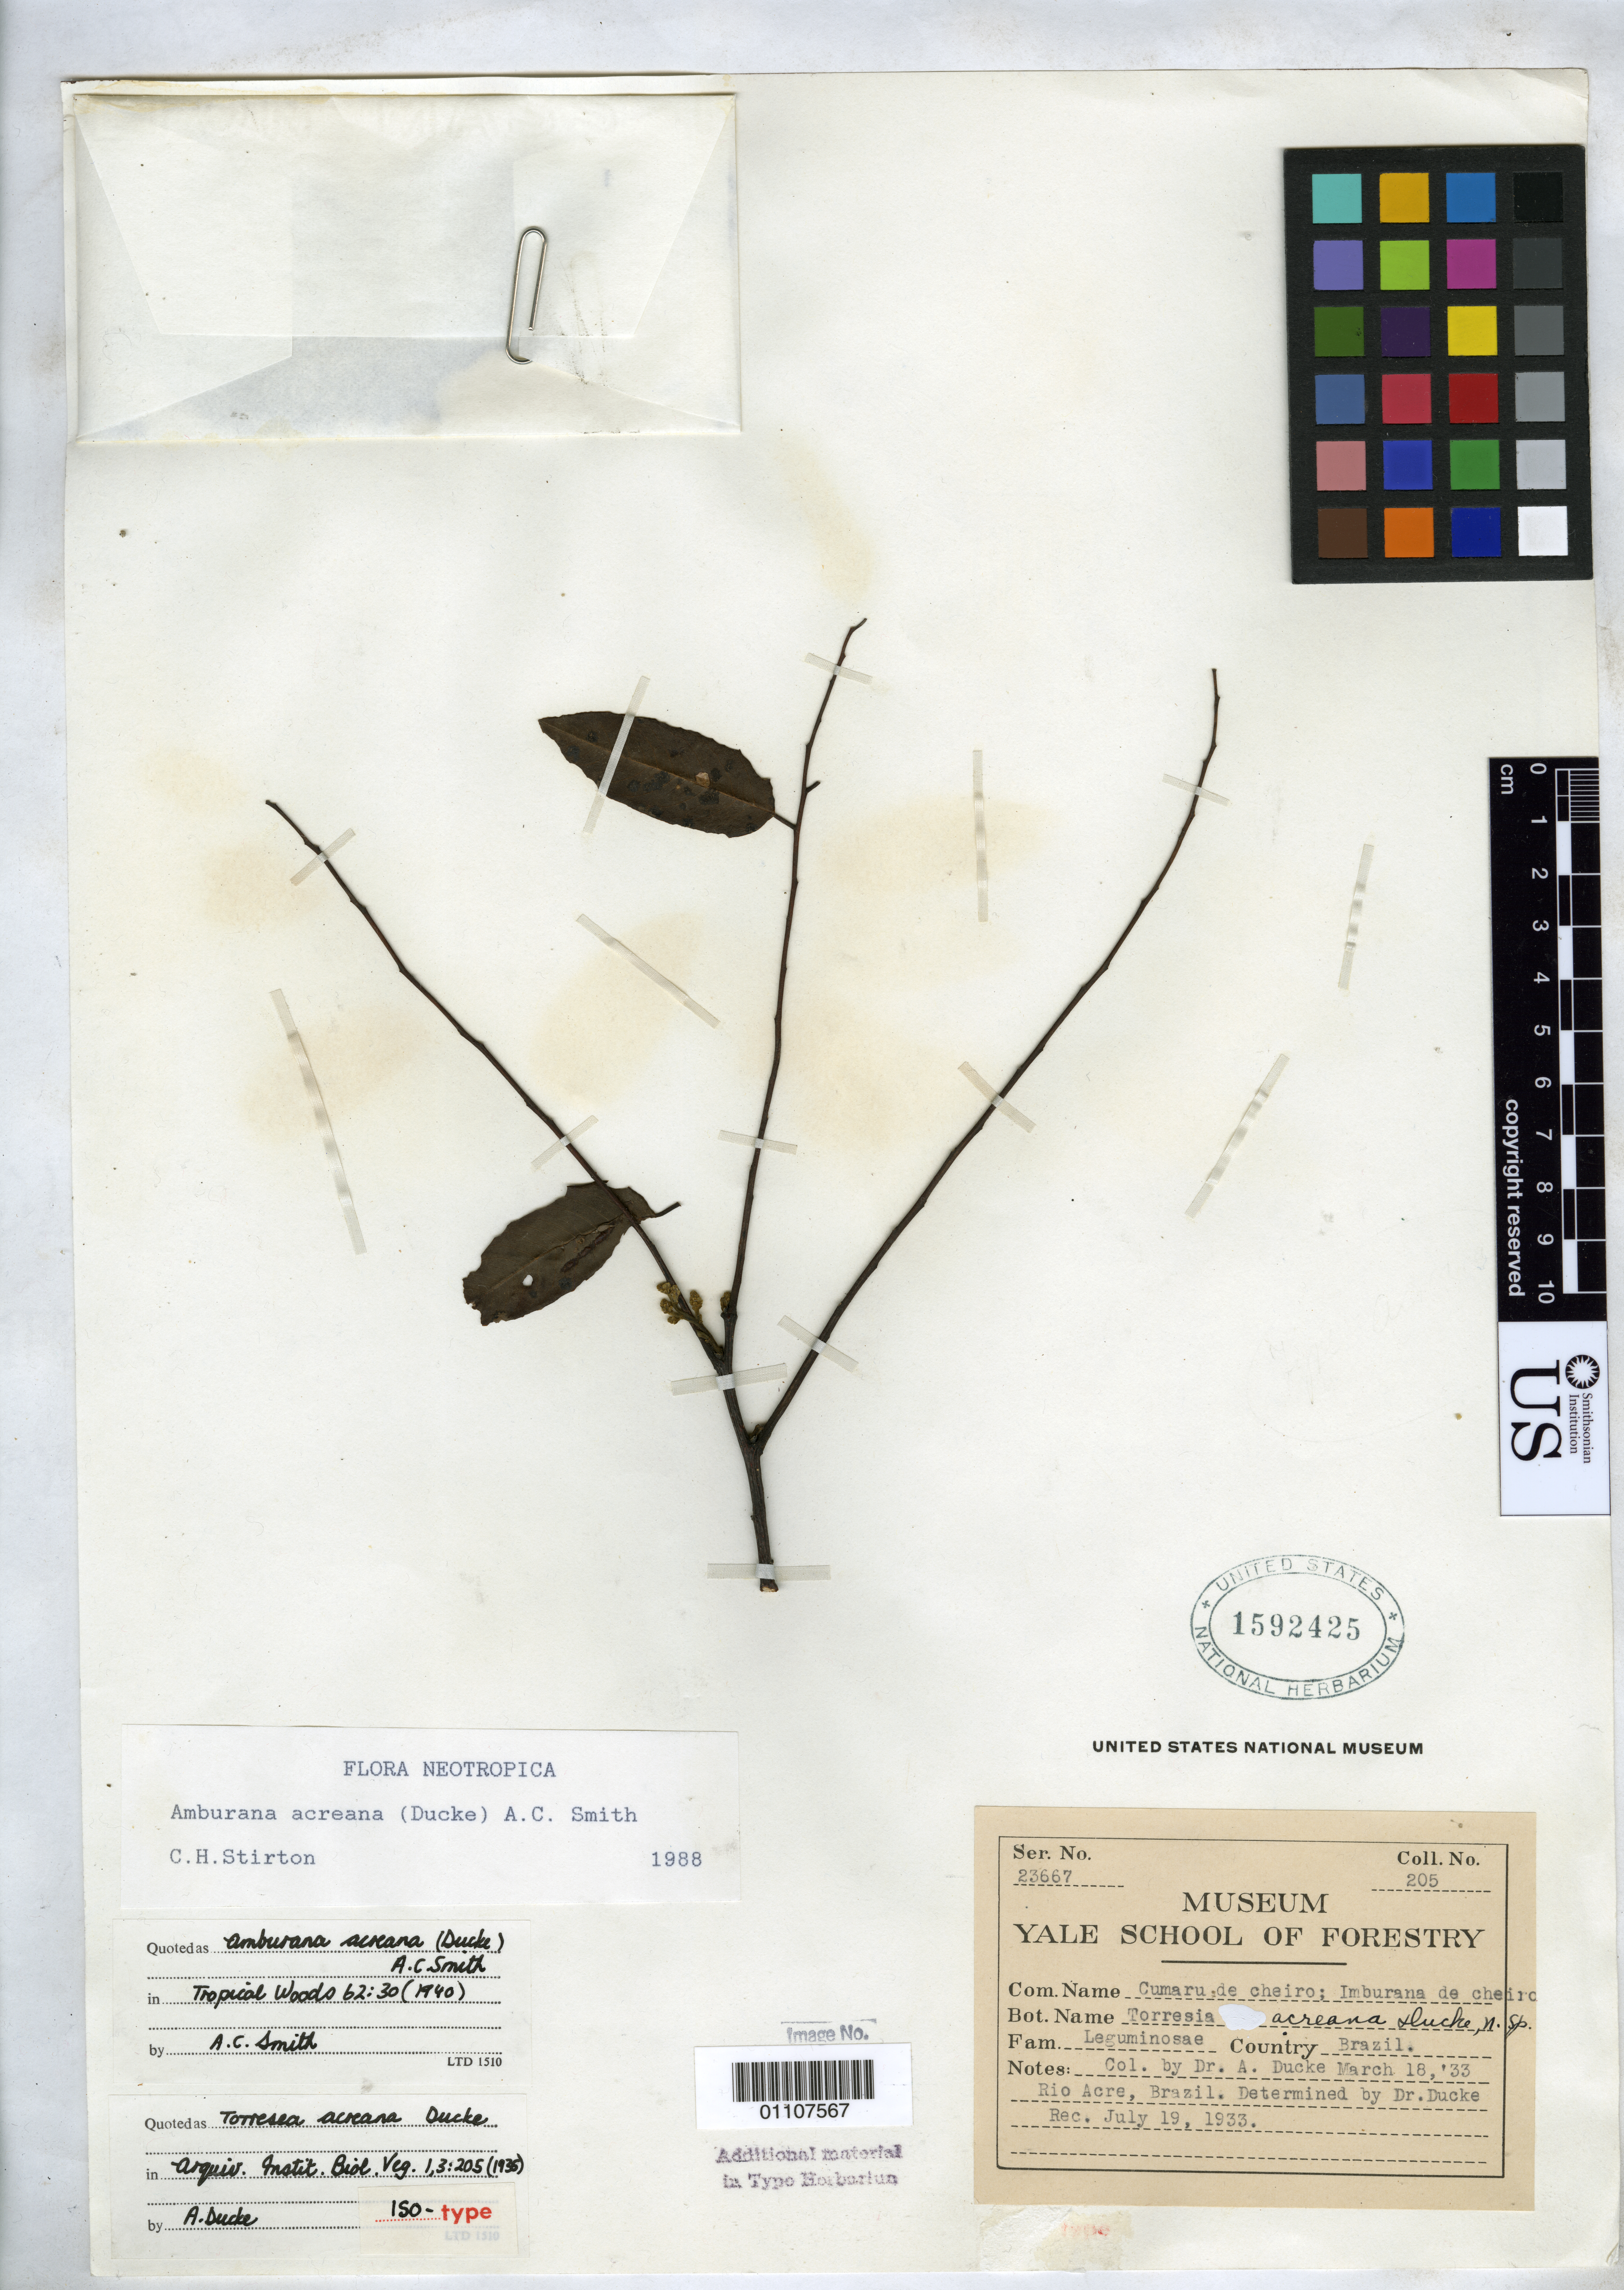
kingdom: Plantae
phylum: Tracheophyta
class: Magnoliopsida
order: Fabales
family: Fabaceae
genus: Torresea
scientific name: Torresea acreana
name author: Ducke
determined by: Ducke, A.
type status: Possible Type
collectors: A. Ducke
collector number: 23667 [205]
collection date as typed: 18 Mar 1933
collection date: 1933-03-18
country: Brazil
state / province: Acre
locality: Seringal Tracema, Rio Acre.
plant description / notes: Typification of this name is confusing but neither US specimen may be type material. Both US sheets appear to be (paratype? syntype?) specimens collected 18 March 1833. The protologue suggests that the type collection is Ducke 23769, collected in flower (and without foliage) in May 1933; otherwise both collections are syntypes.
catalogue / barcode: US 1592425